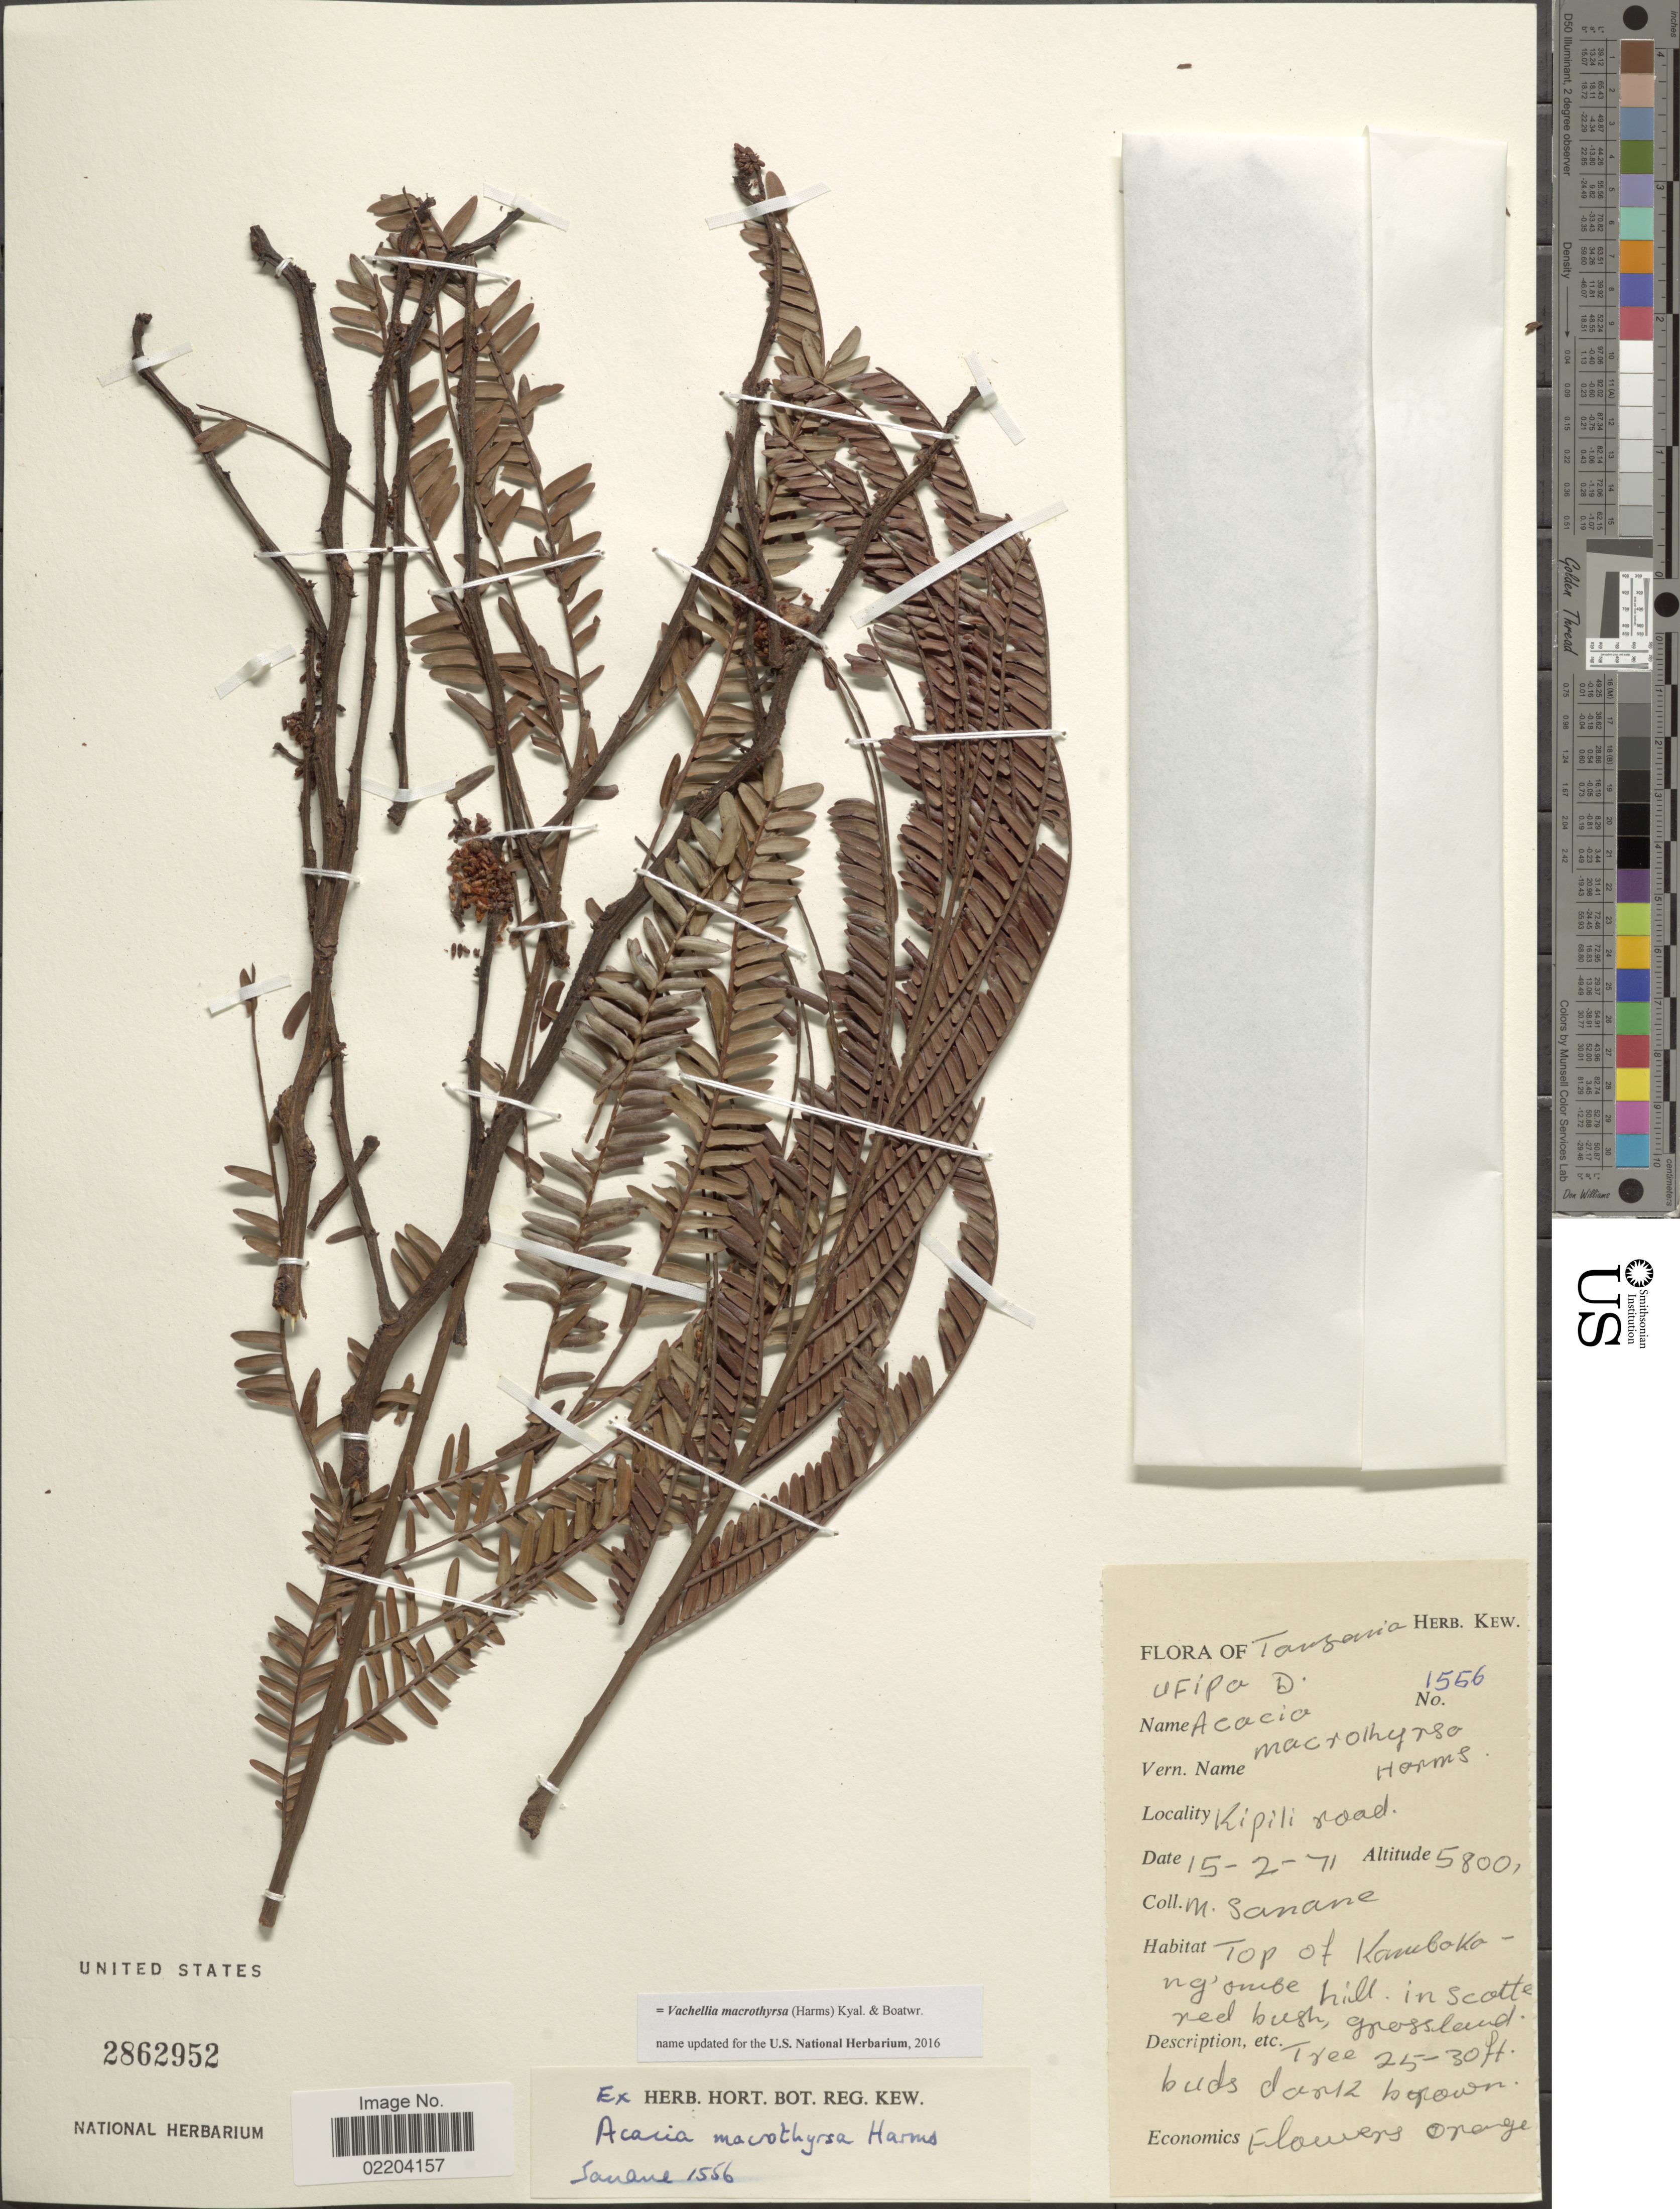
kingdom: Plantae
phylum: Tracheophyta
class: Magnoliopsida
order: Fabales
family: Fabaceae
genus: Vachellia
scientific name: Vachellia macrothyrsa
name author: (Harms) Kyal. & Boatwr.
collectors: M. Sanane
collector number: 1556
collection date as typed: Transcribed d/m/y: 15/2/71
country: Tanzania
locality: Tanzania, Ufipa D. Kipili road. Top of Kambokang'ombe hill.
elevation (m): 1768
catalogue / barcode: US 2862952